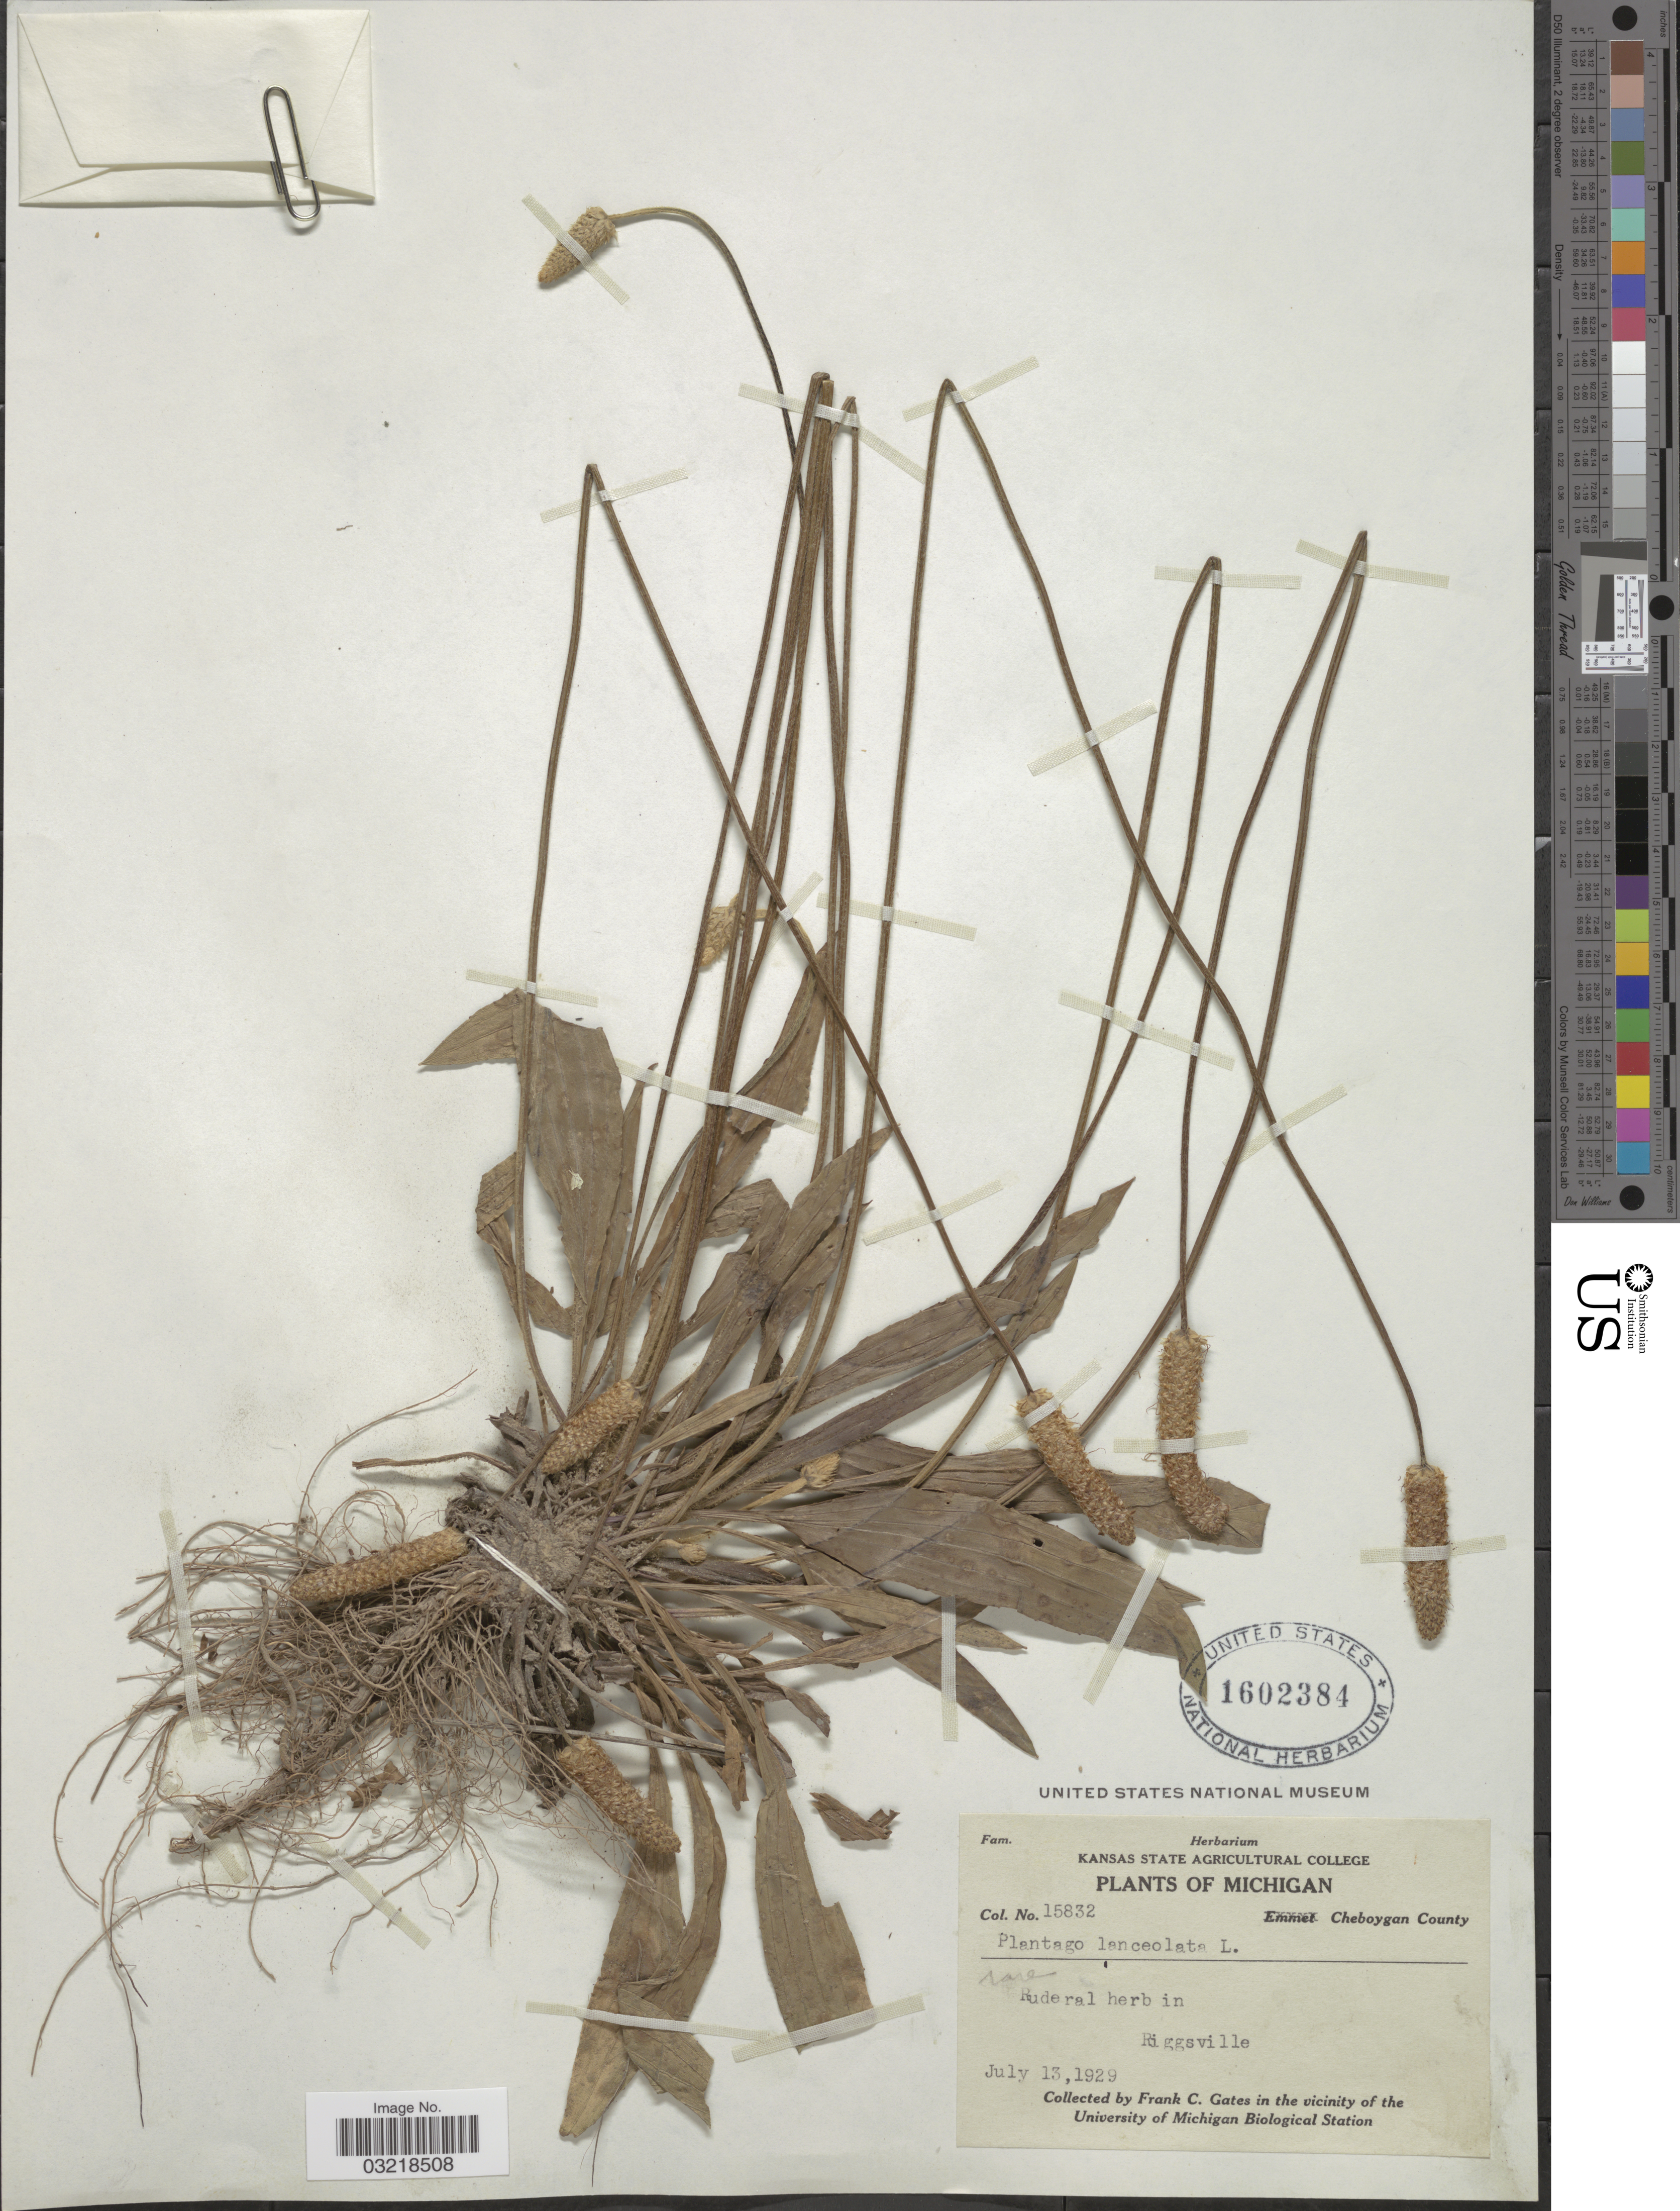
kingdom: Plantae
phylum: Tracheophyta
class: Magnoliopsida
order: Lamiales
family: Plantaginaceae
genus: Plantago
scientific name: Plantago lanceolata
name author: L.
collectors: F. C. Gates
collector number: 15832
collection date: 1929-07-13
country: United States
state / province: Michigan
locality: Cheboygan County. Riggsville.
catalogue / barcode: US 1602384